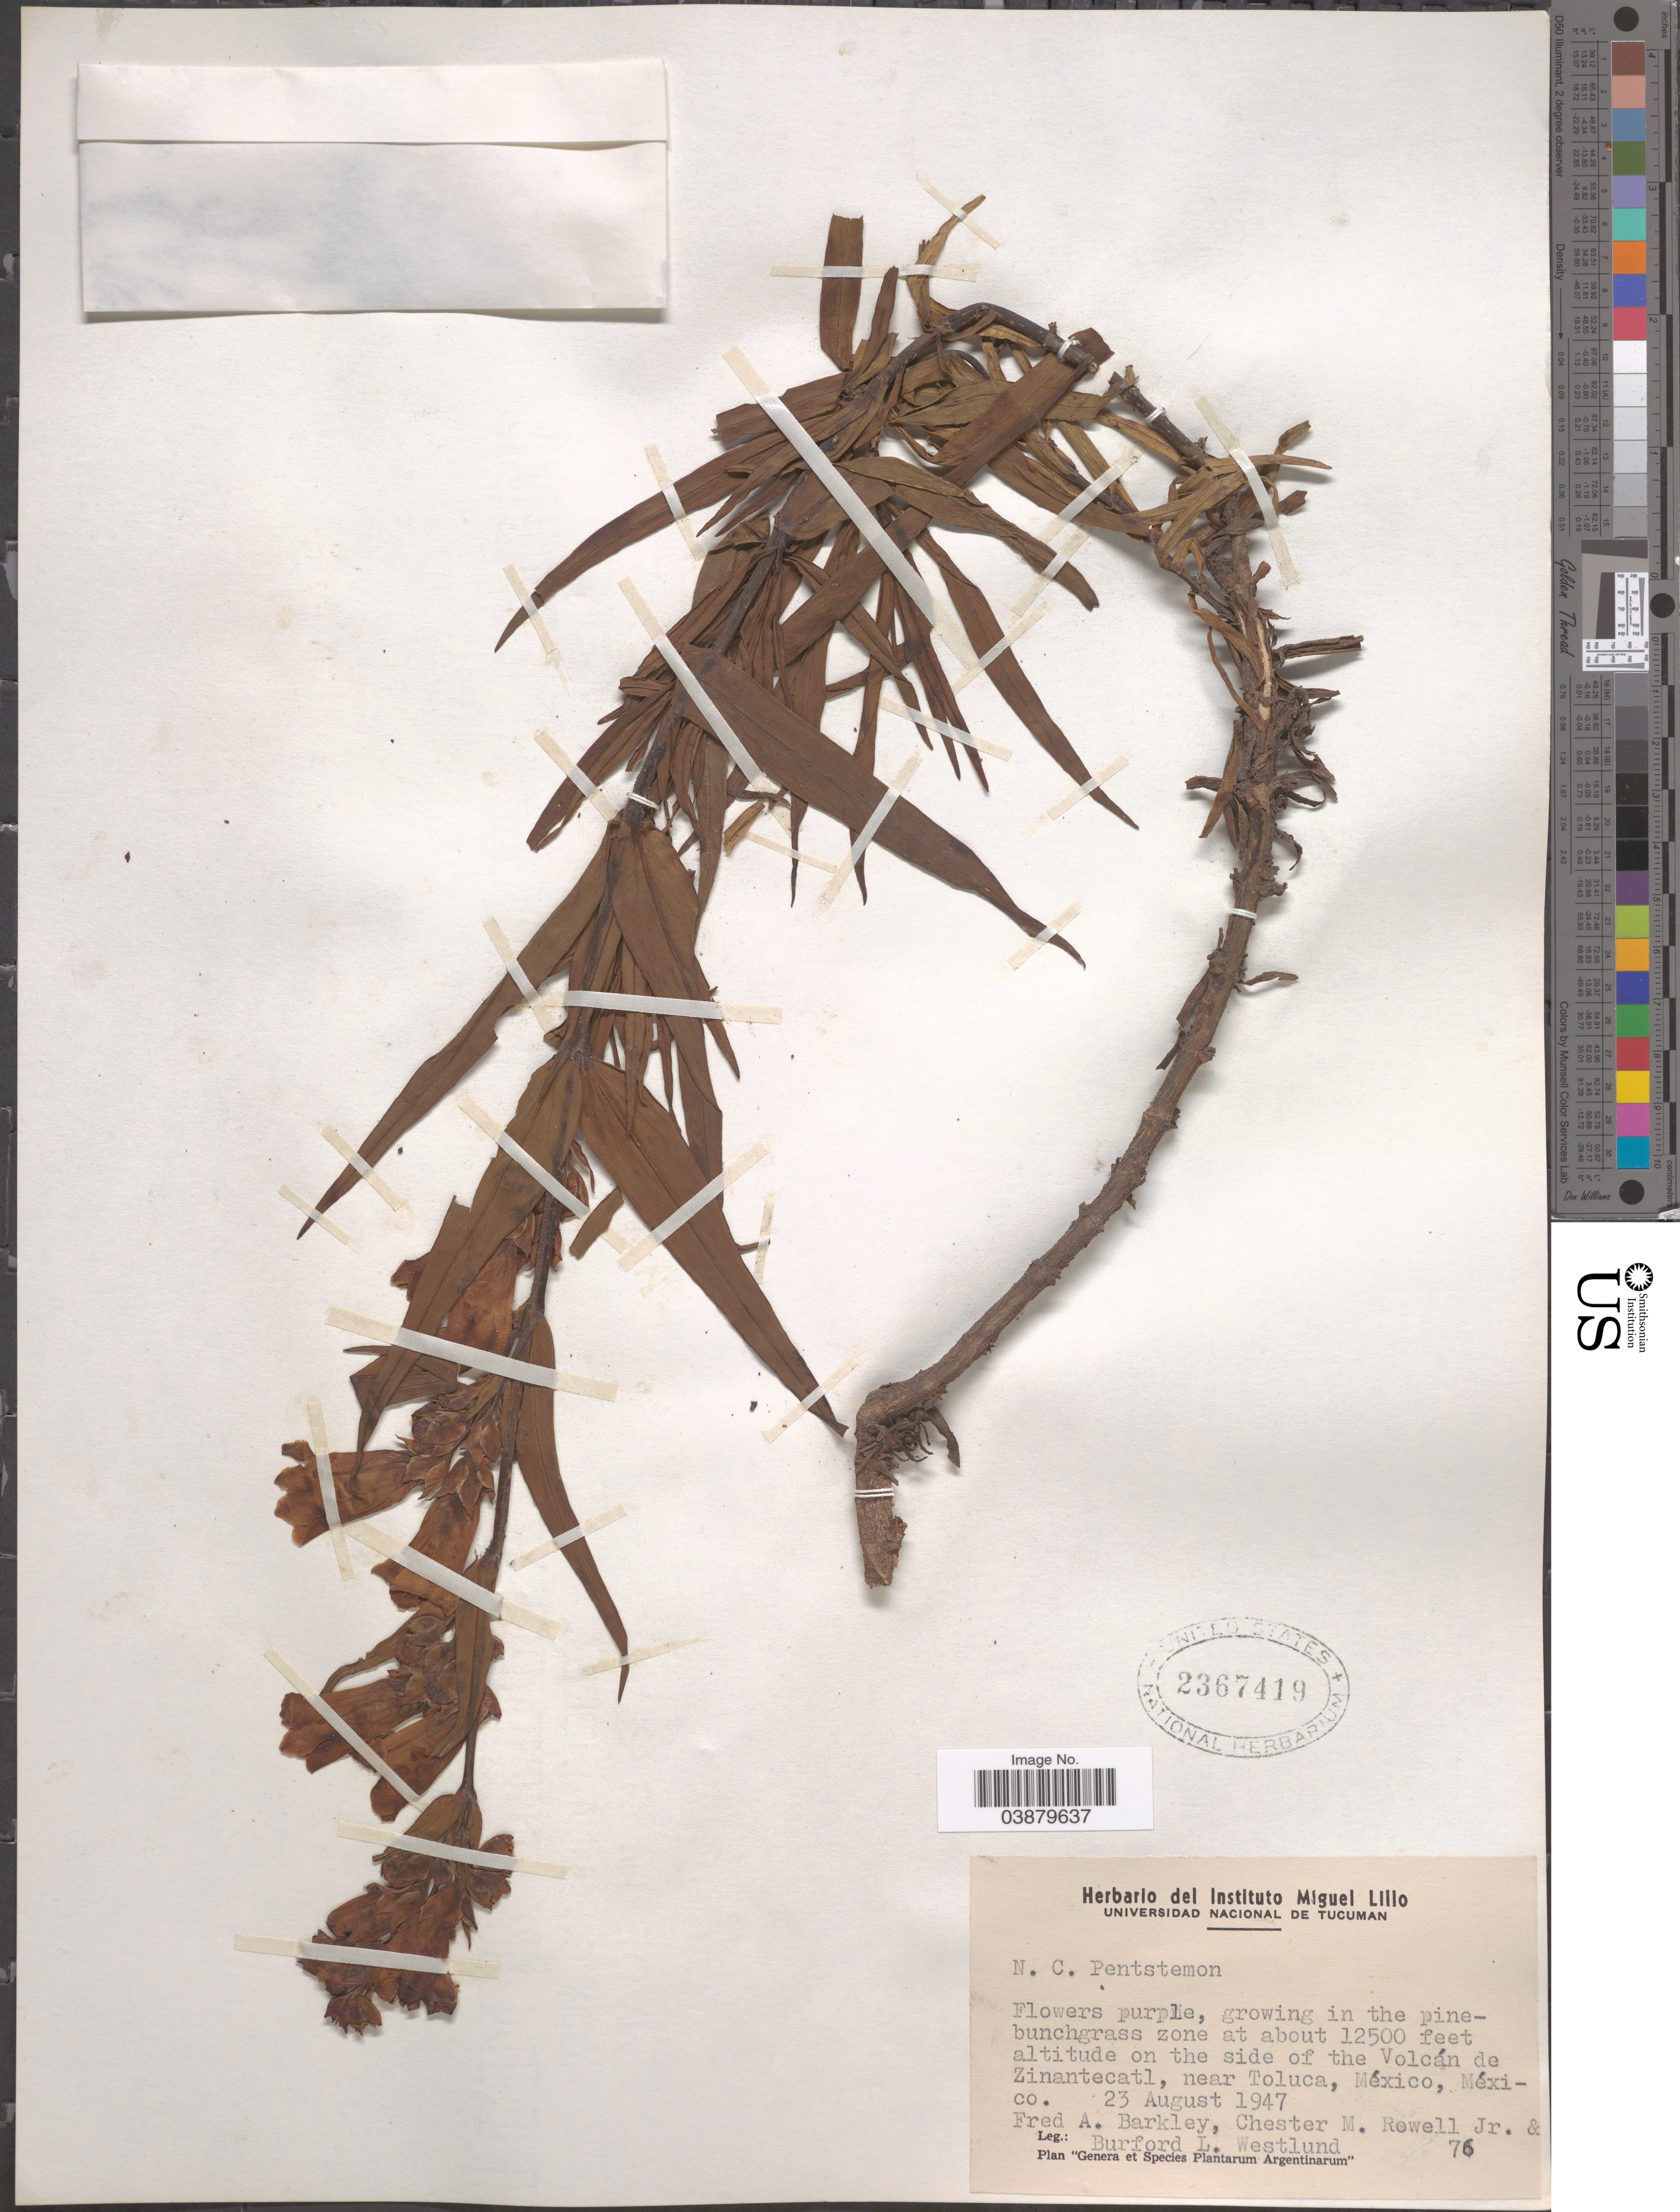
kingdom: Plantae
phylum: Tracheophyta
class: Magnoliopsida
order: Lamiales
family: Plantaginaceae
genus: Penstemon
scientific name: Penstemon gentianoides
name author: (Kunth) Poir.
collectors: F. A. Barkley, C. M. Rowell & B. Westlund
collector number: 76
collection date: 1947-08-23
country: Mexico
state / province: México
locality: On the side of the Volcán de Zinantecatl, near Toluca.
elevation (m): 3810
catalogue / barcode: US 2367419